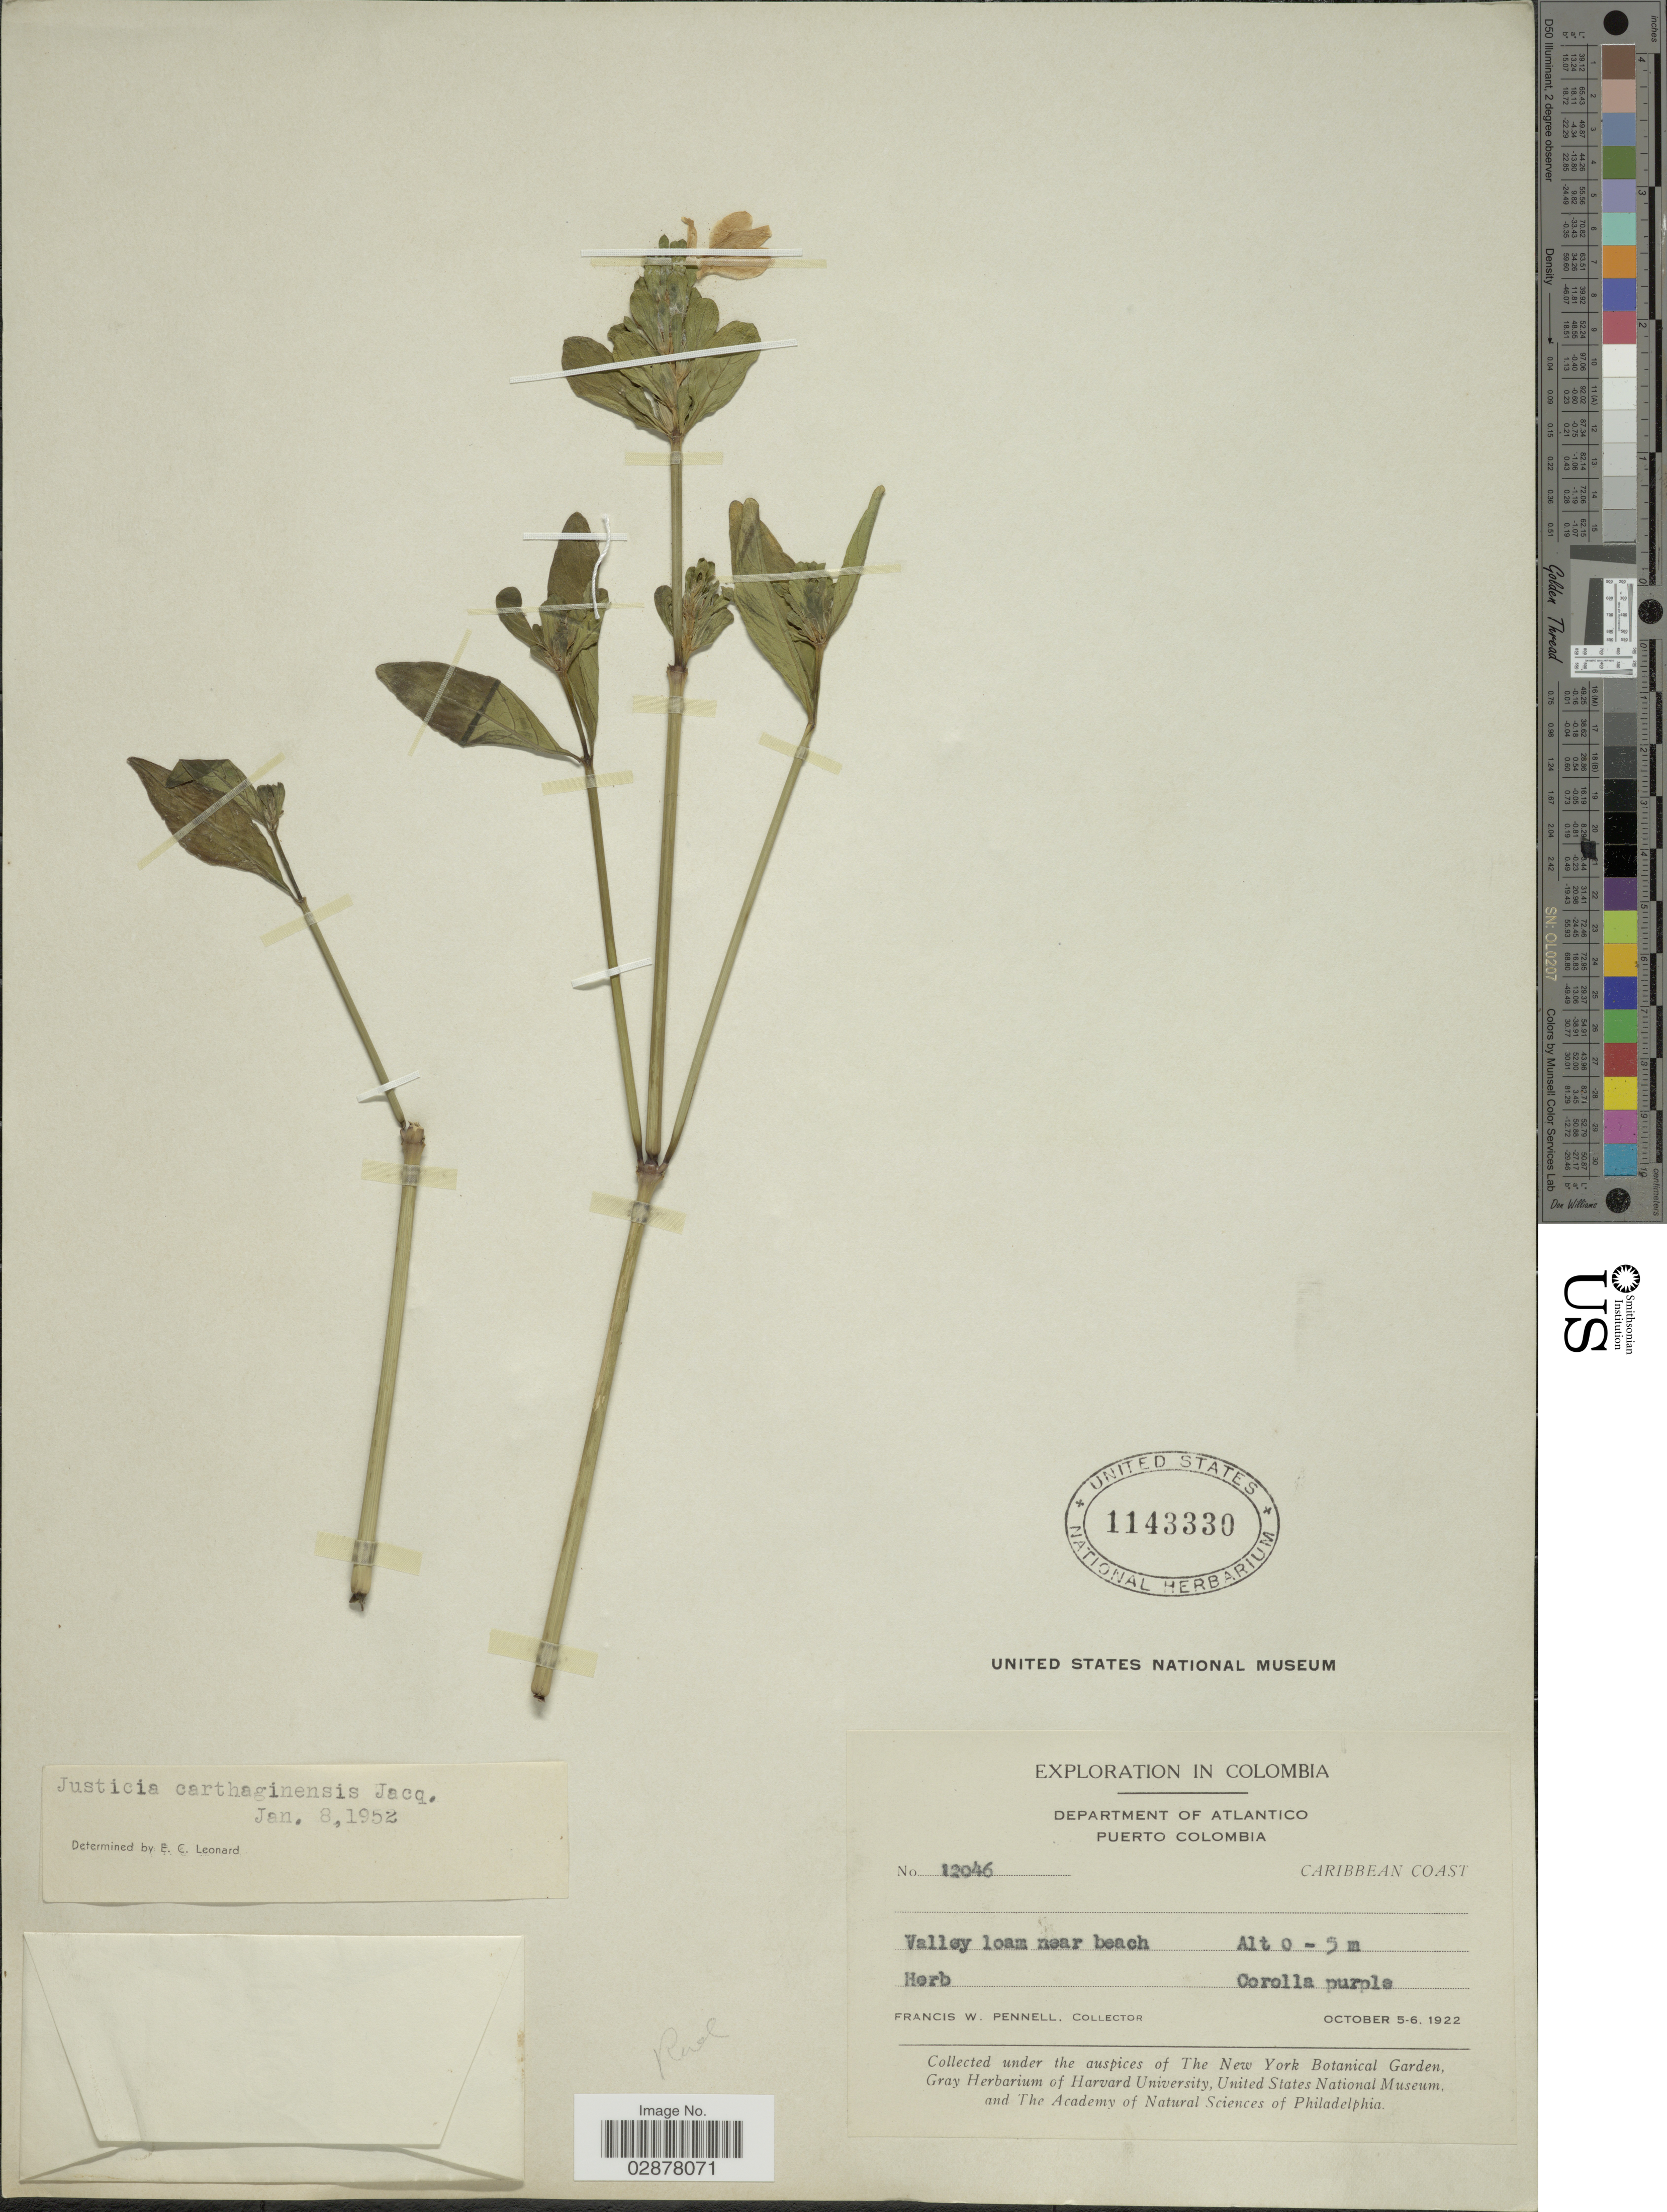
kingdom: Plantae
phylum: Tracheophyta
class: Magnoliopsida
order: Lamiales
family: Acanthaceae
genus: Justicia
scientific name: Justicia carthaginensis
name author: Jacq.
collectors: F. W. Pennell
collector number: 12046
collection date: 1922-10-05/1922-10-06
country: Colombia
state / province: Atlántico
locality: Department of Atlantico, Puerto Colombia, Caribbean Coast, Valley loam near beach.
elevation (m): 0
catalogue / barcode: US 1143330